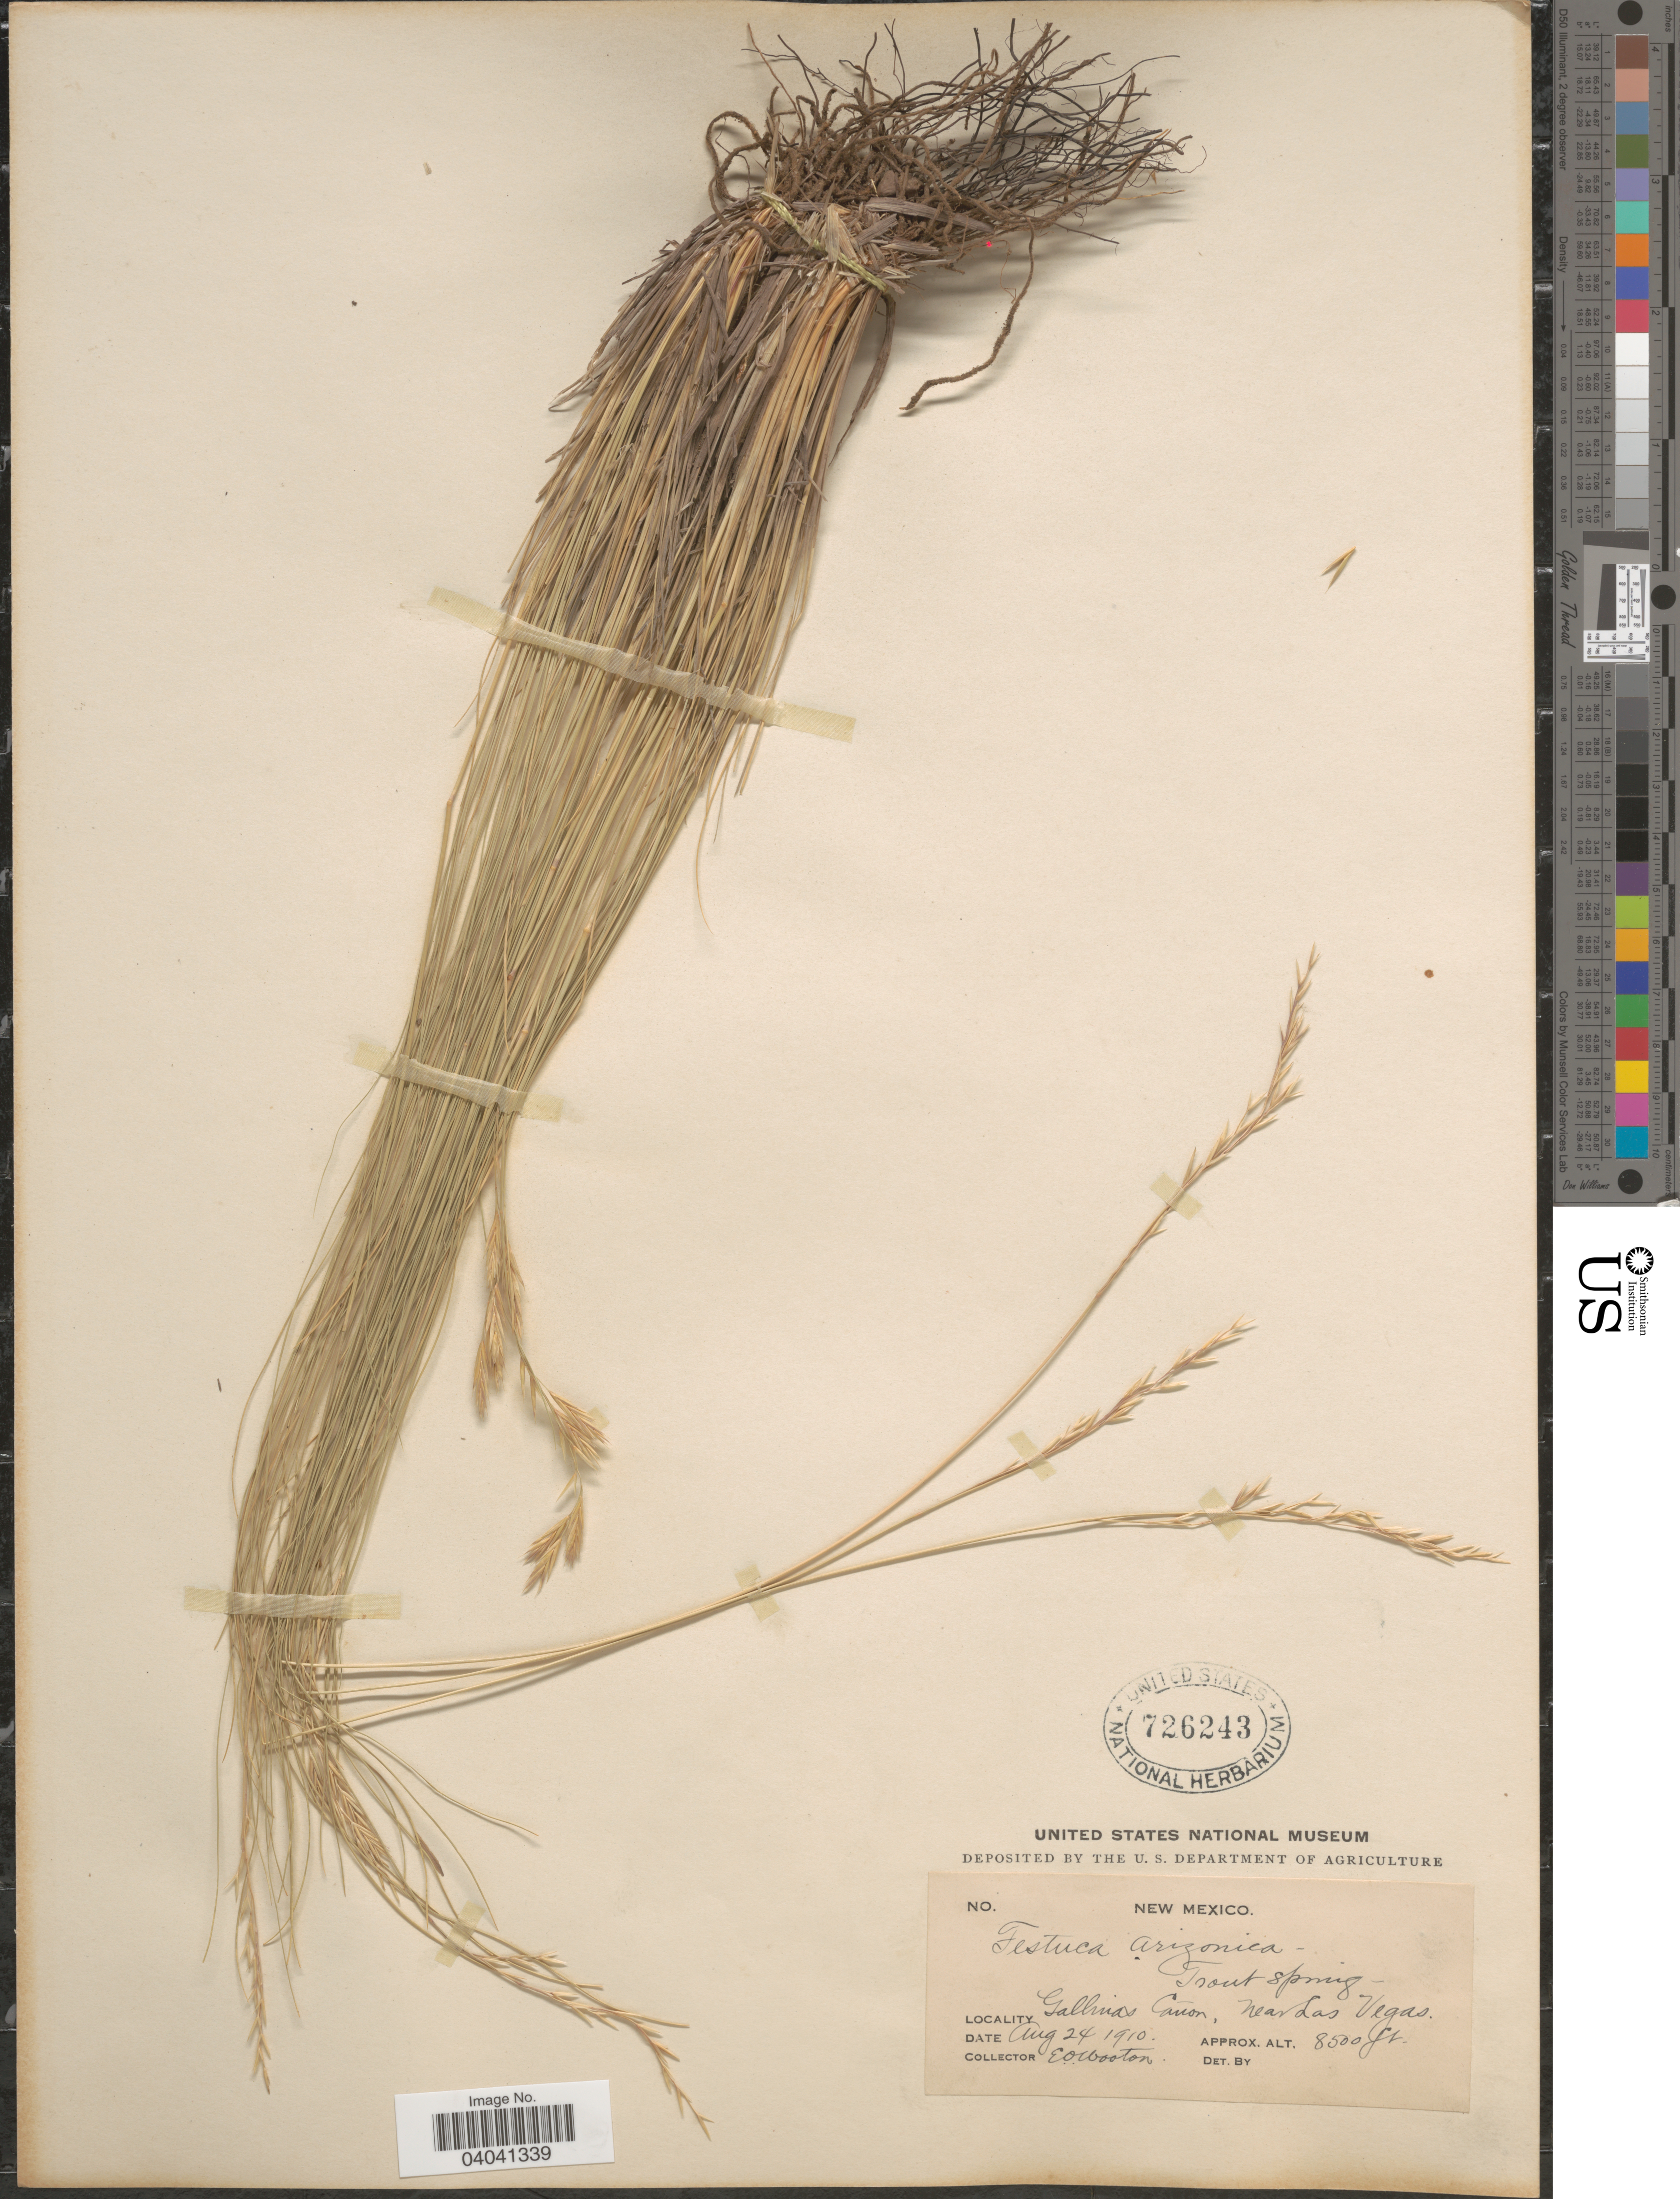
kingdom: Plantae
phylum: Tracheophyta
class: Liliopsida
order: Poales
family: Poaceae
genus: Festuca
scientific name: Festuca arizonica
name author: Vasey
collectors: E. O. Wooton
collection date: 1910-08-24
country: United States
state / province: New Mexico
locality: Trout springs. Gallinas Cañon, near Las Vegas.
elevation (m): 2591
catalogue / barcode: US 726243